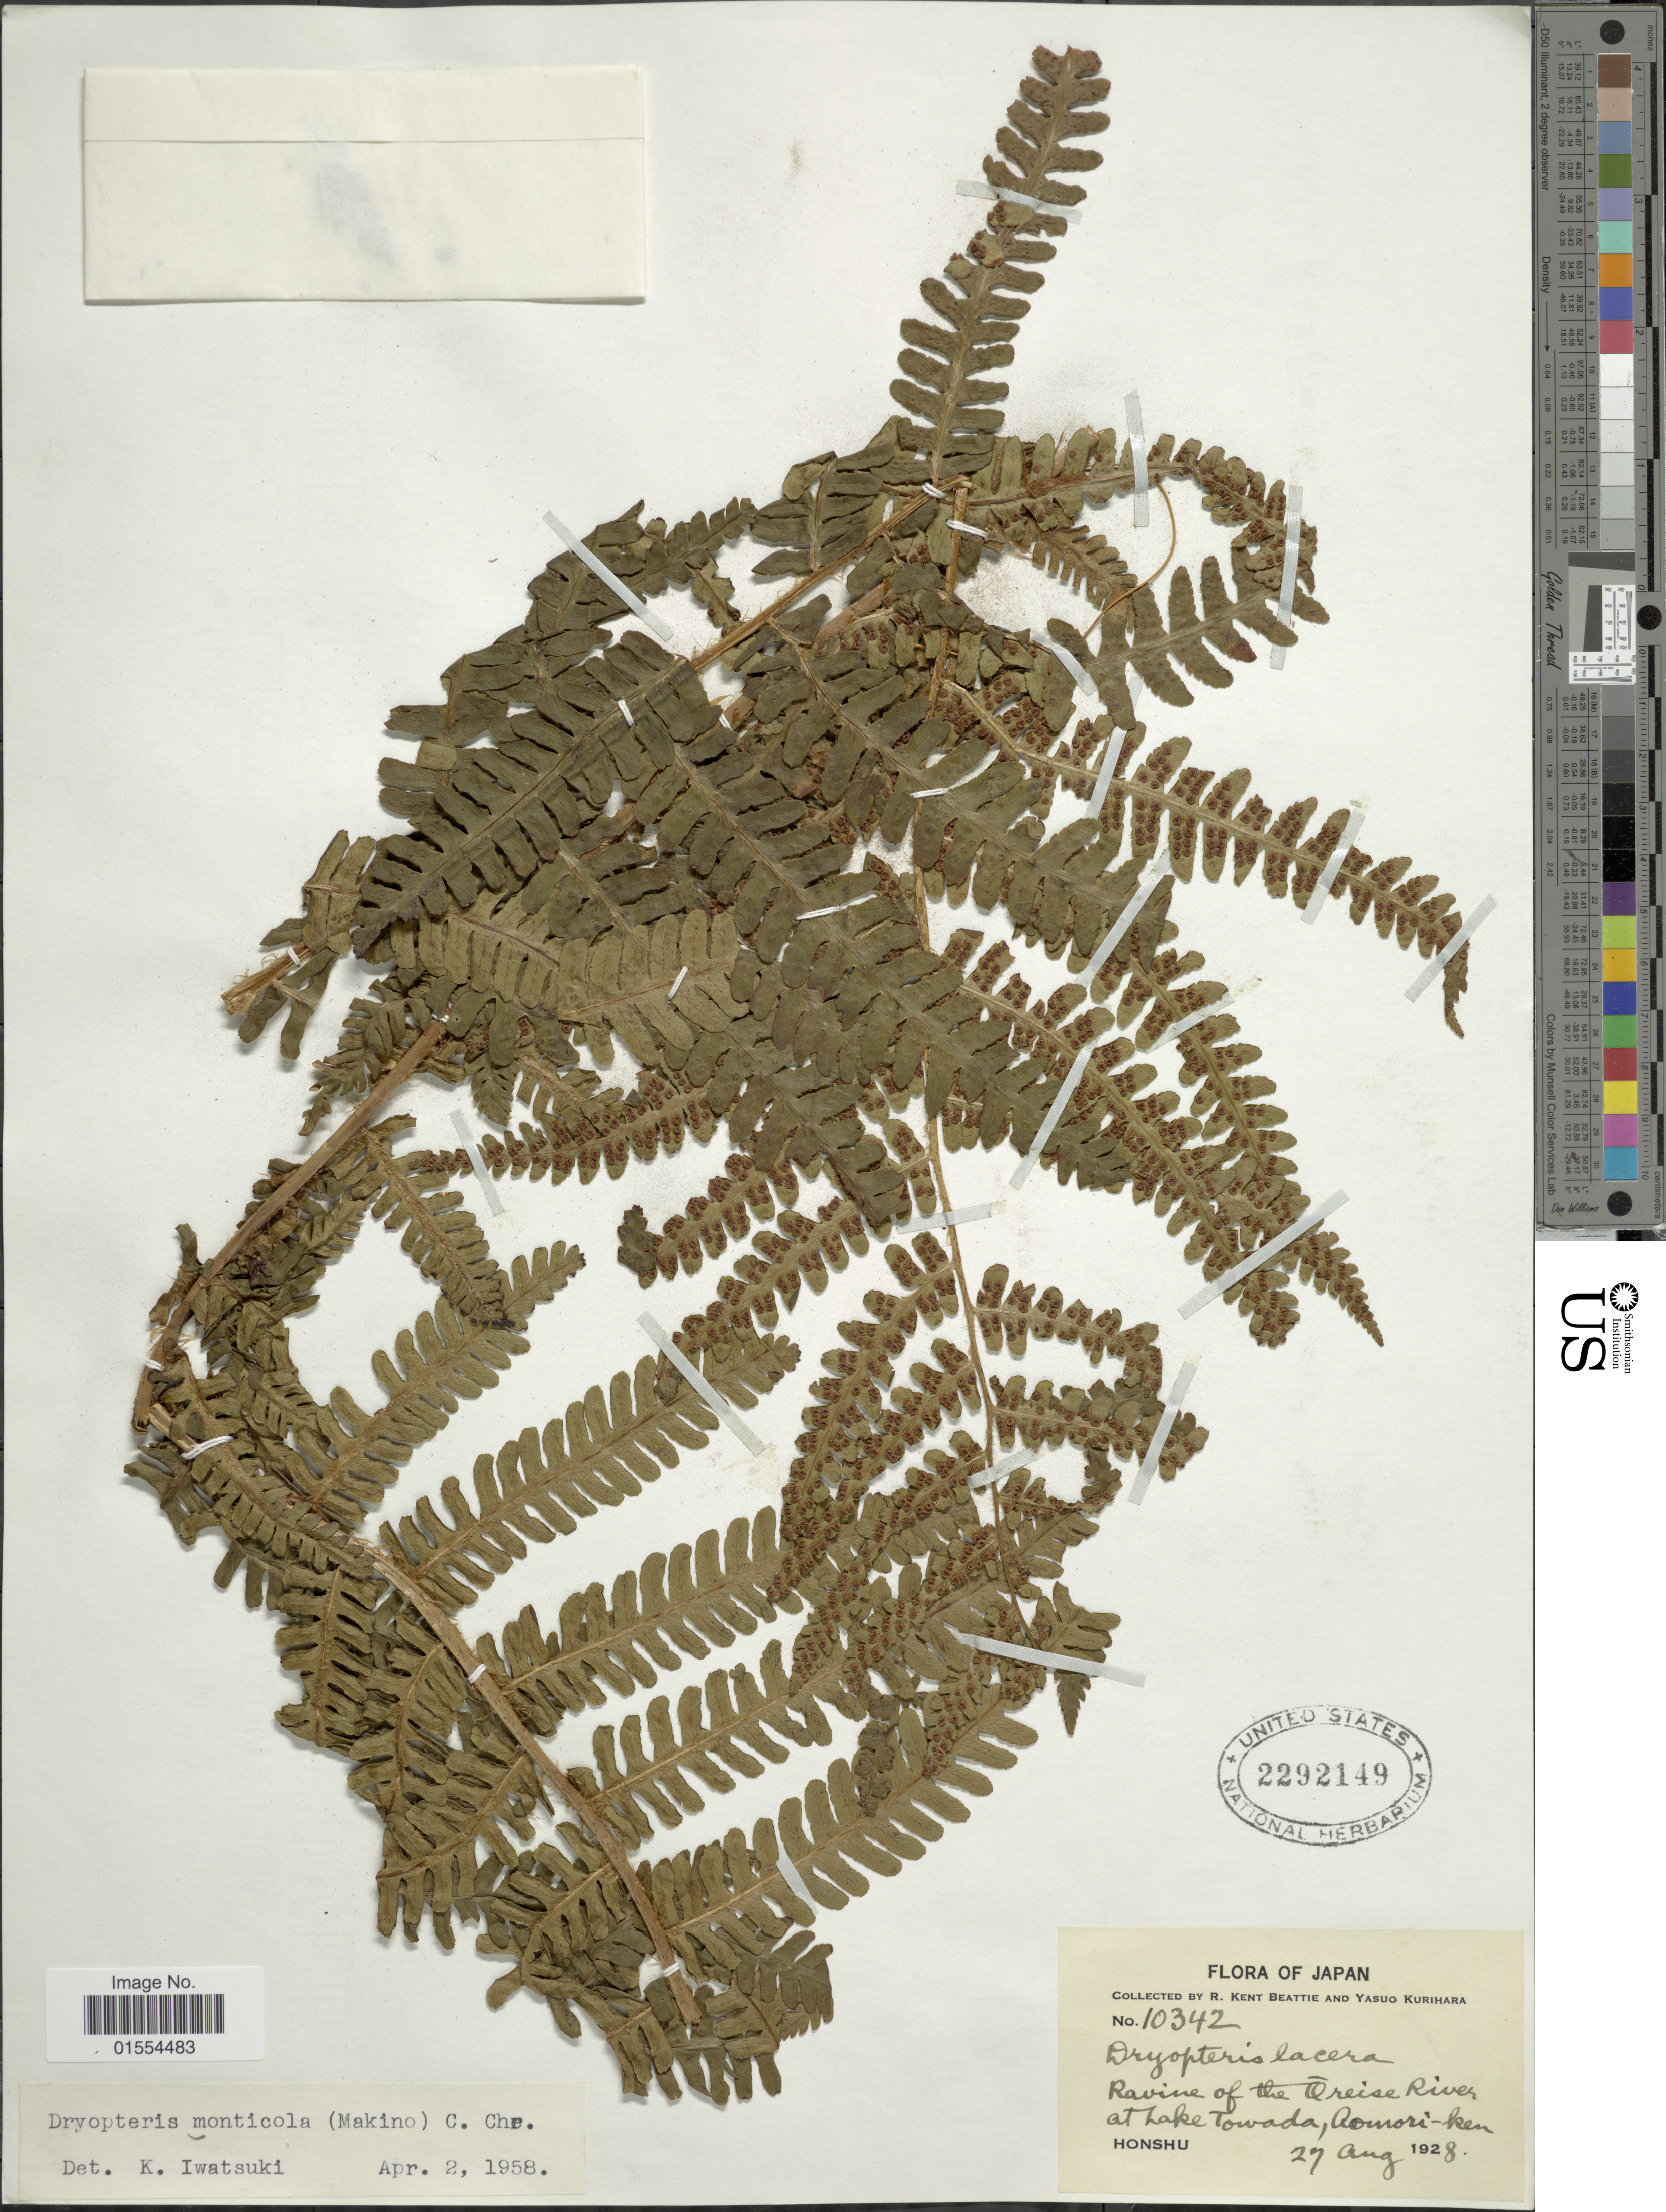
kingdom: Plantae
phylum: Tracheophyta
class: Polypodiopsida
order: Polypodiales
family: Dryopteridaceae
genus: Dryopteris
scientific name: Dryopteris monticola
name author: (Makino) C. Chr.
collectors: R. K. Beattie & Y. Kurihara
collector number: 10342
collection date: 1928-08-27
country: Japan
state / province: Aomori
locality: Japan. Ravine of the Oreise River at Lake Towada, Aomori-ken, Honshu.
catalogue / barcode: US 2292149